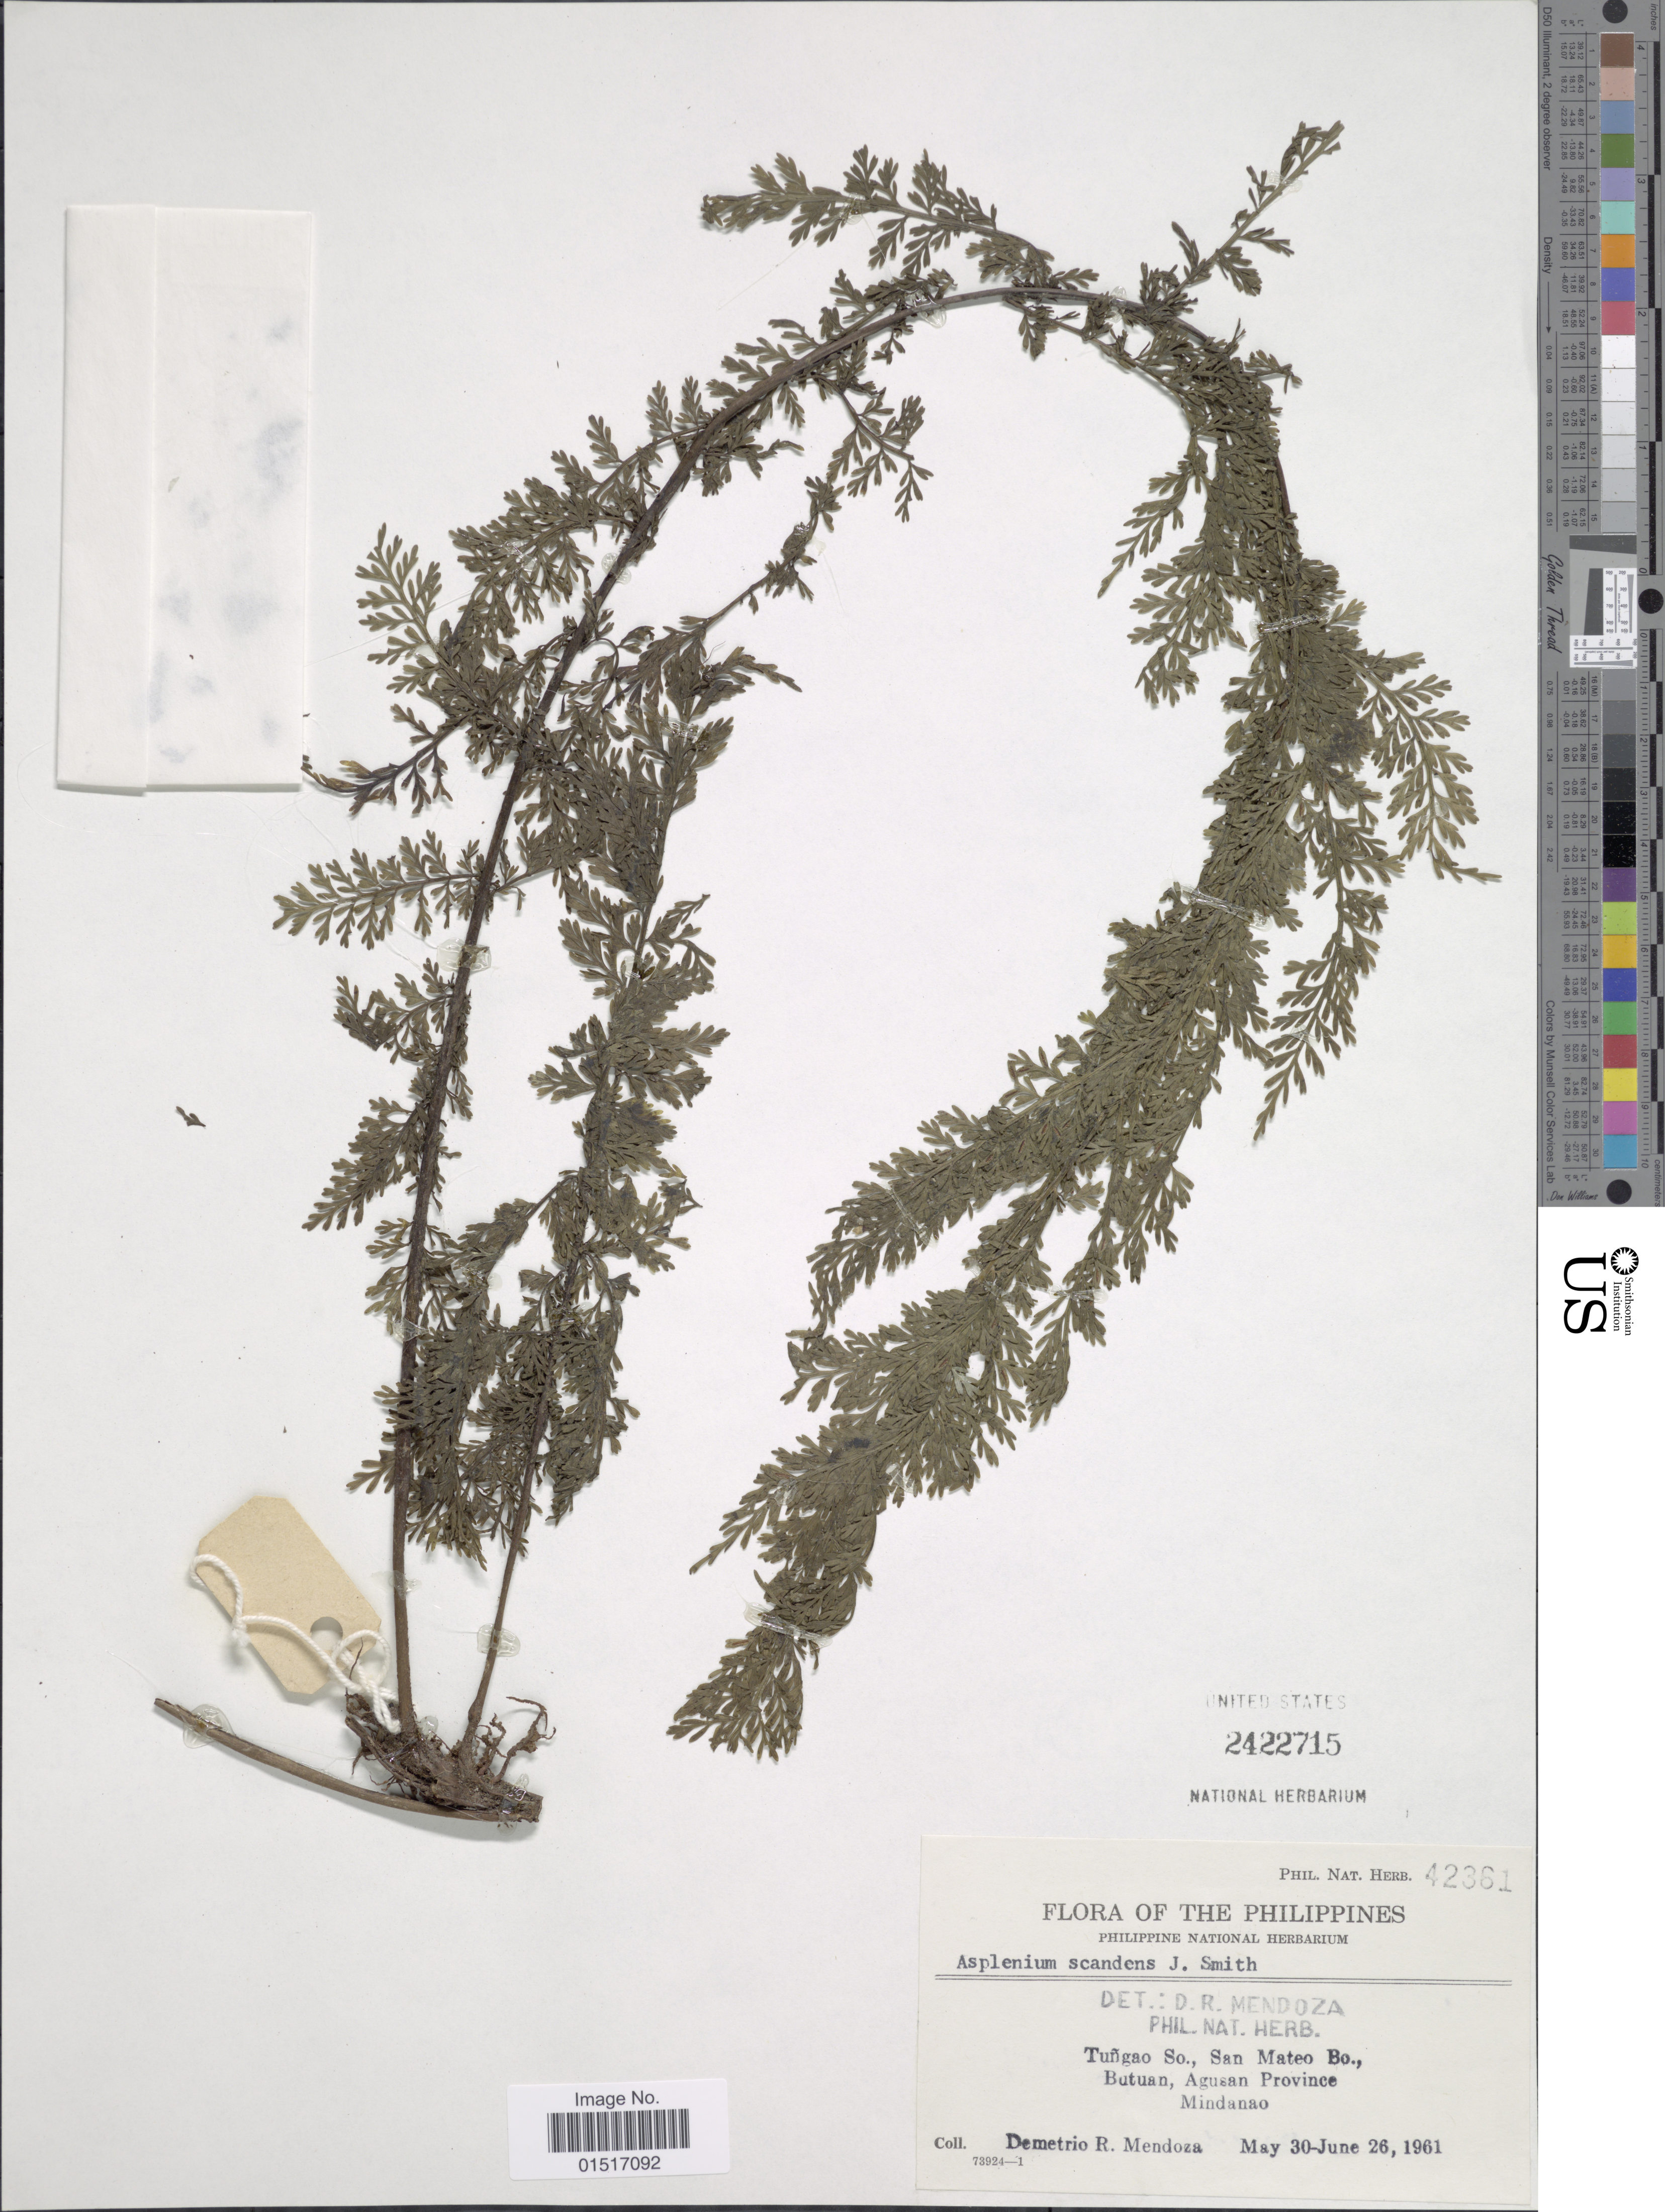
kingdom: Plantae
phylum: Tracheophyta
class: Polypodiopsida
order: Polypodiales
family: Aspleniaceae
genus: Asplenium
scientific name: Asplenium scandens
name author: J. Sm. ex Mett.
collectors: D. Mendoza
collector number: Phil. Nat. Herb. 42361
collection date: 1961-05-30/1961-06-26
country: Philippines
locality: Tuñgao So., San Mateo Bo., Butuan, Agusan Province. Mindanao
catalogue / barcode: US 2422715